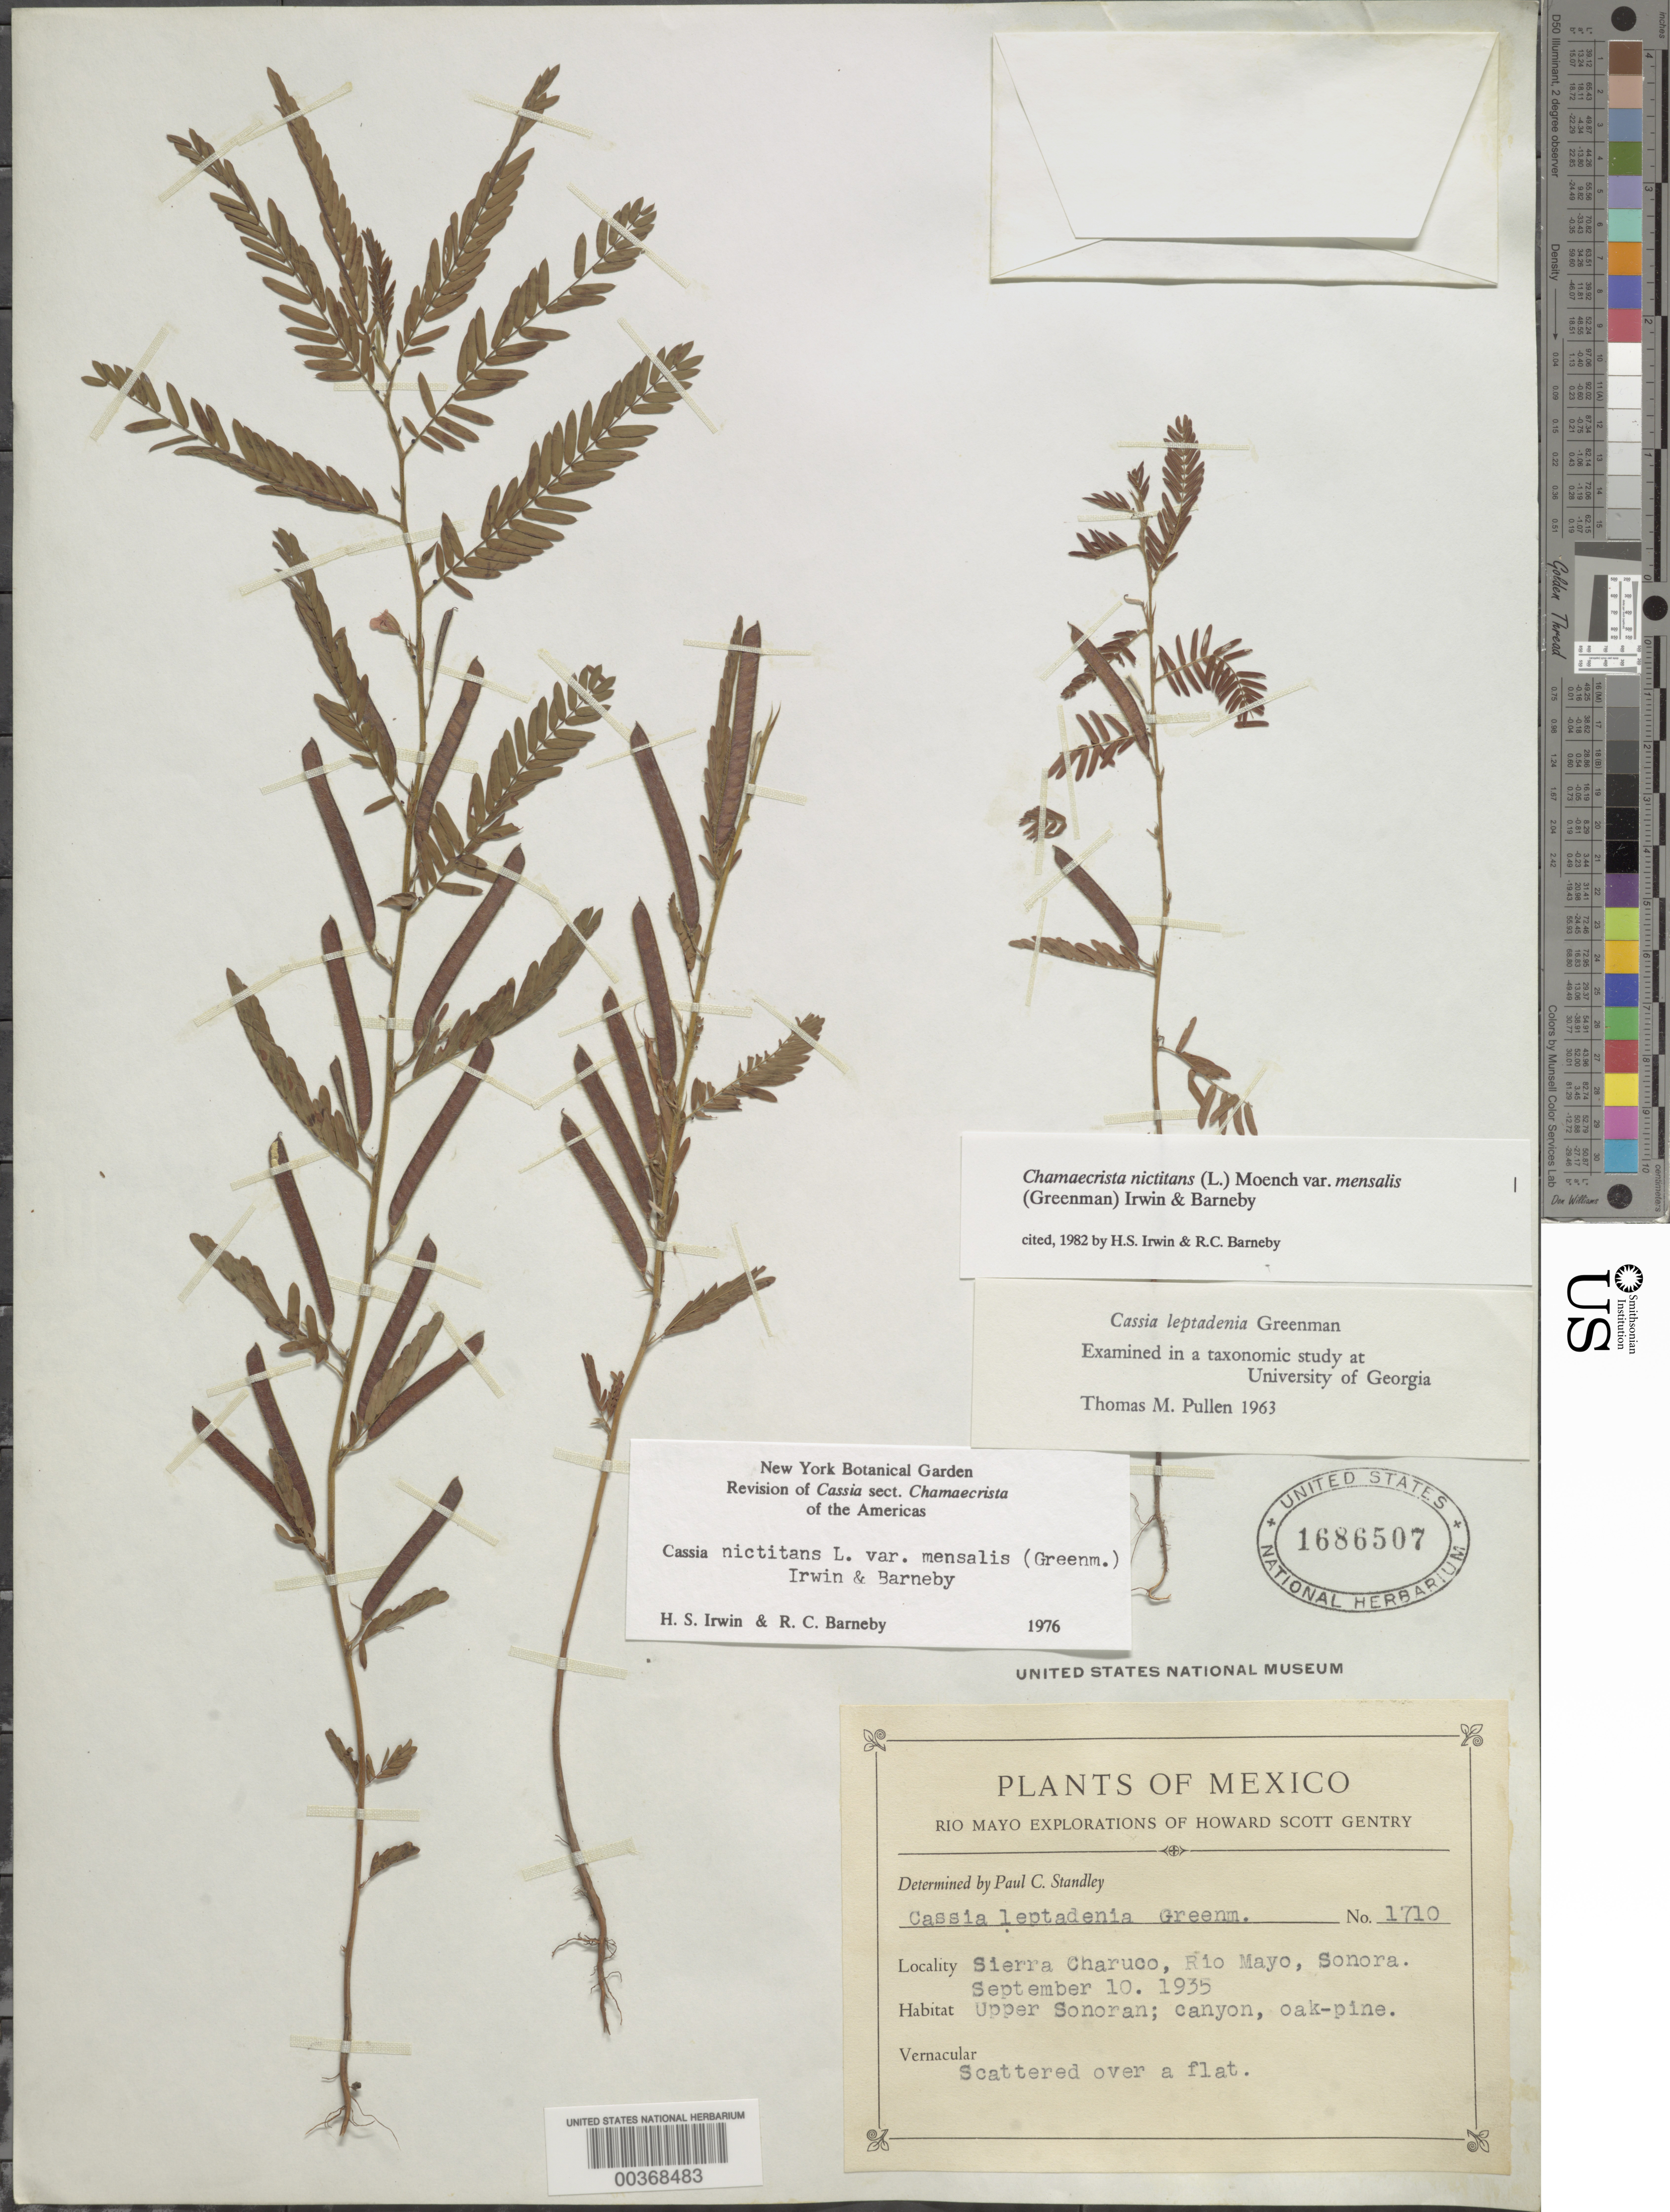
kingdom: Plantae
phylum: Tracheophyta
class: Magnoliopsida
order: Fabales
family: Fabaceae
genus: Chamaecrista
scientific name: Chamaecrista nictitans var. mensalis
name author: (Greenm.) H.S. Irwin & Barneby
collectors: P. C. Standley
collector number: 1710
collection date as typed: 10 Sep 1935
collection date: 1935-09-10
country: Mexico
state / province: Sonora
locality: Sierra Charuco, Rio Mayo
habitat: Upper sonoran; canyon; over a flat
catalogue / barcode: US 1686507